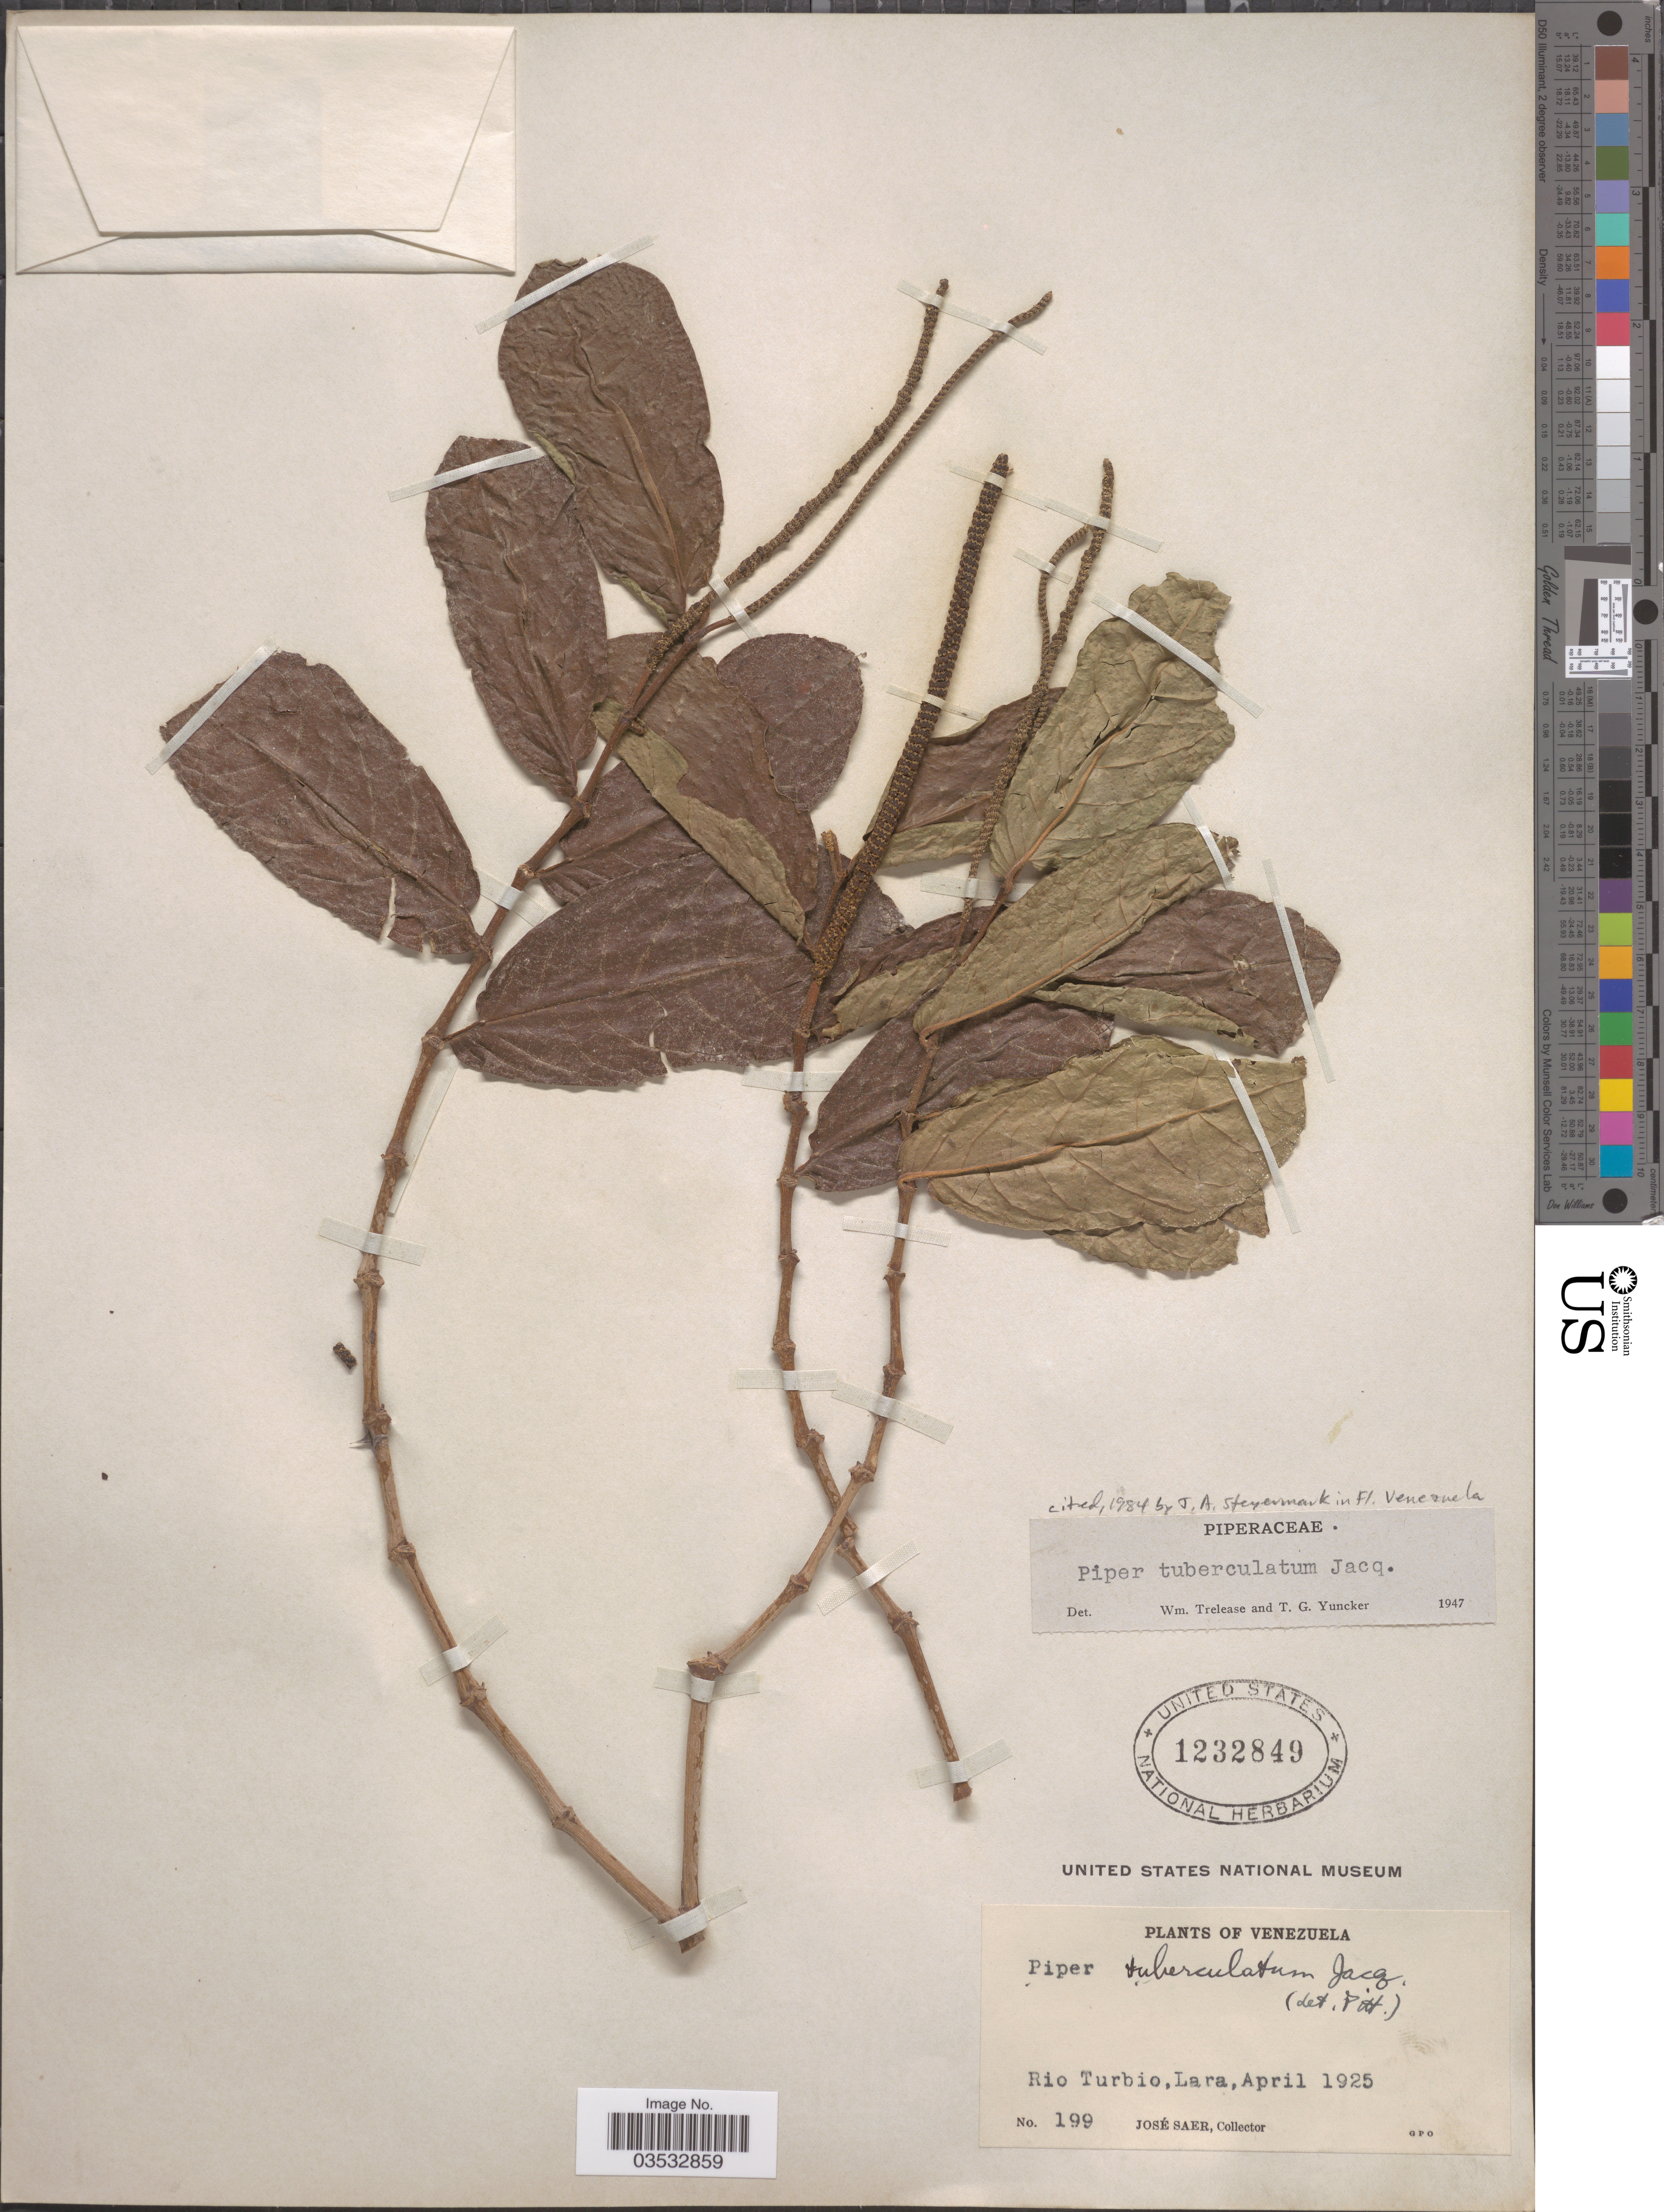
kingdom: Plantae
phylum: Tracheophyta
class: Magnoliopsida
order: Piperales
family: Piperaceae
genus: Piper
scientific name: Piper tuberculatum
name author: Jacq.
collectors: J. Saer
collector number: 199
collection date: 1925-04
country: Venezuela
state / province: Lara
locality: Rio Turbio.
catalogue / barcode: US 1232849